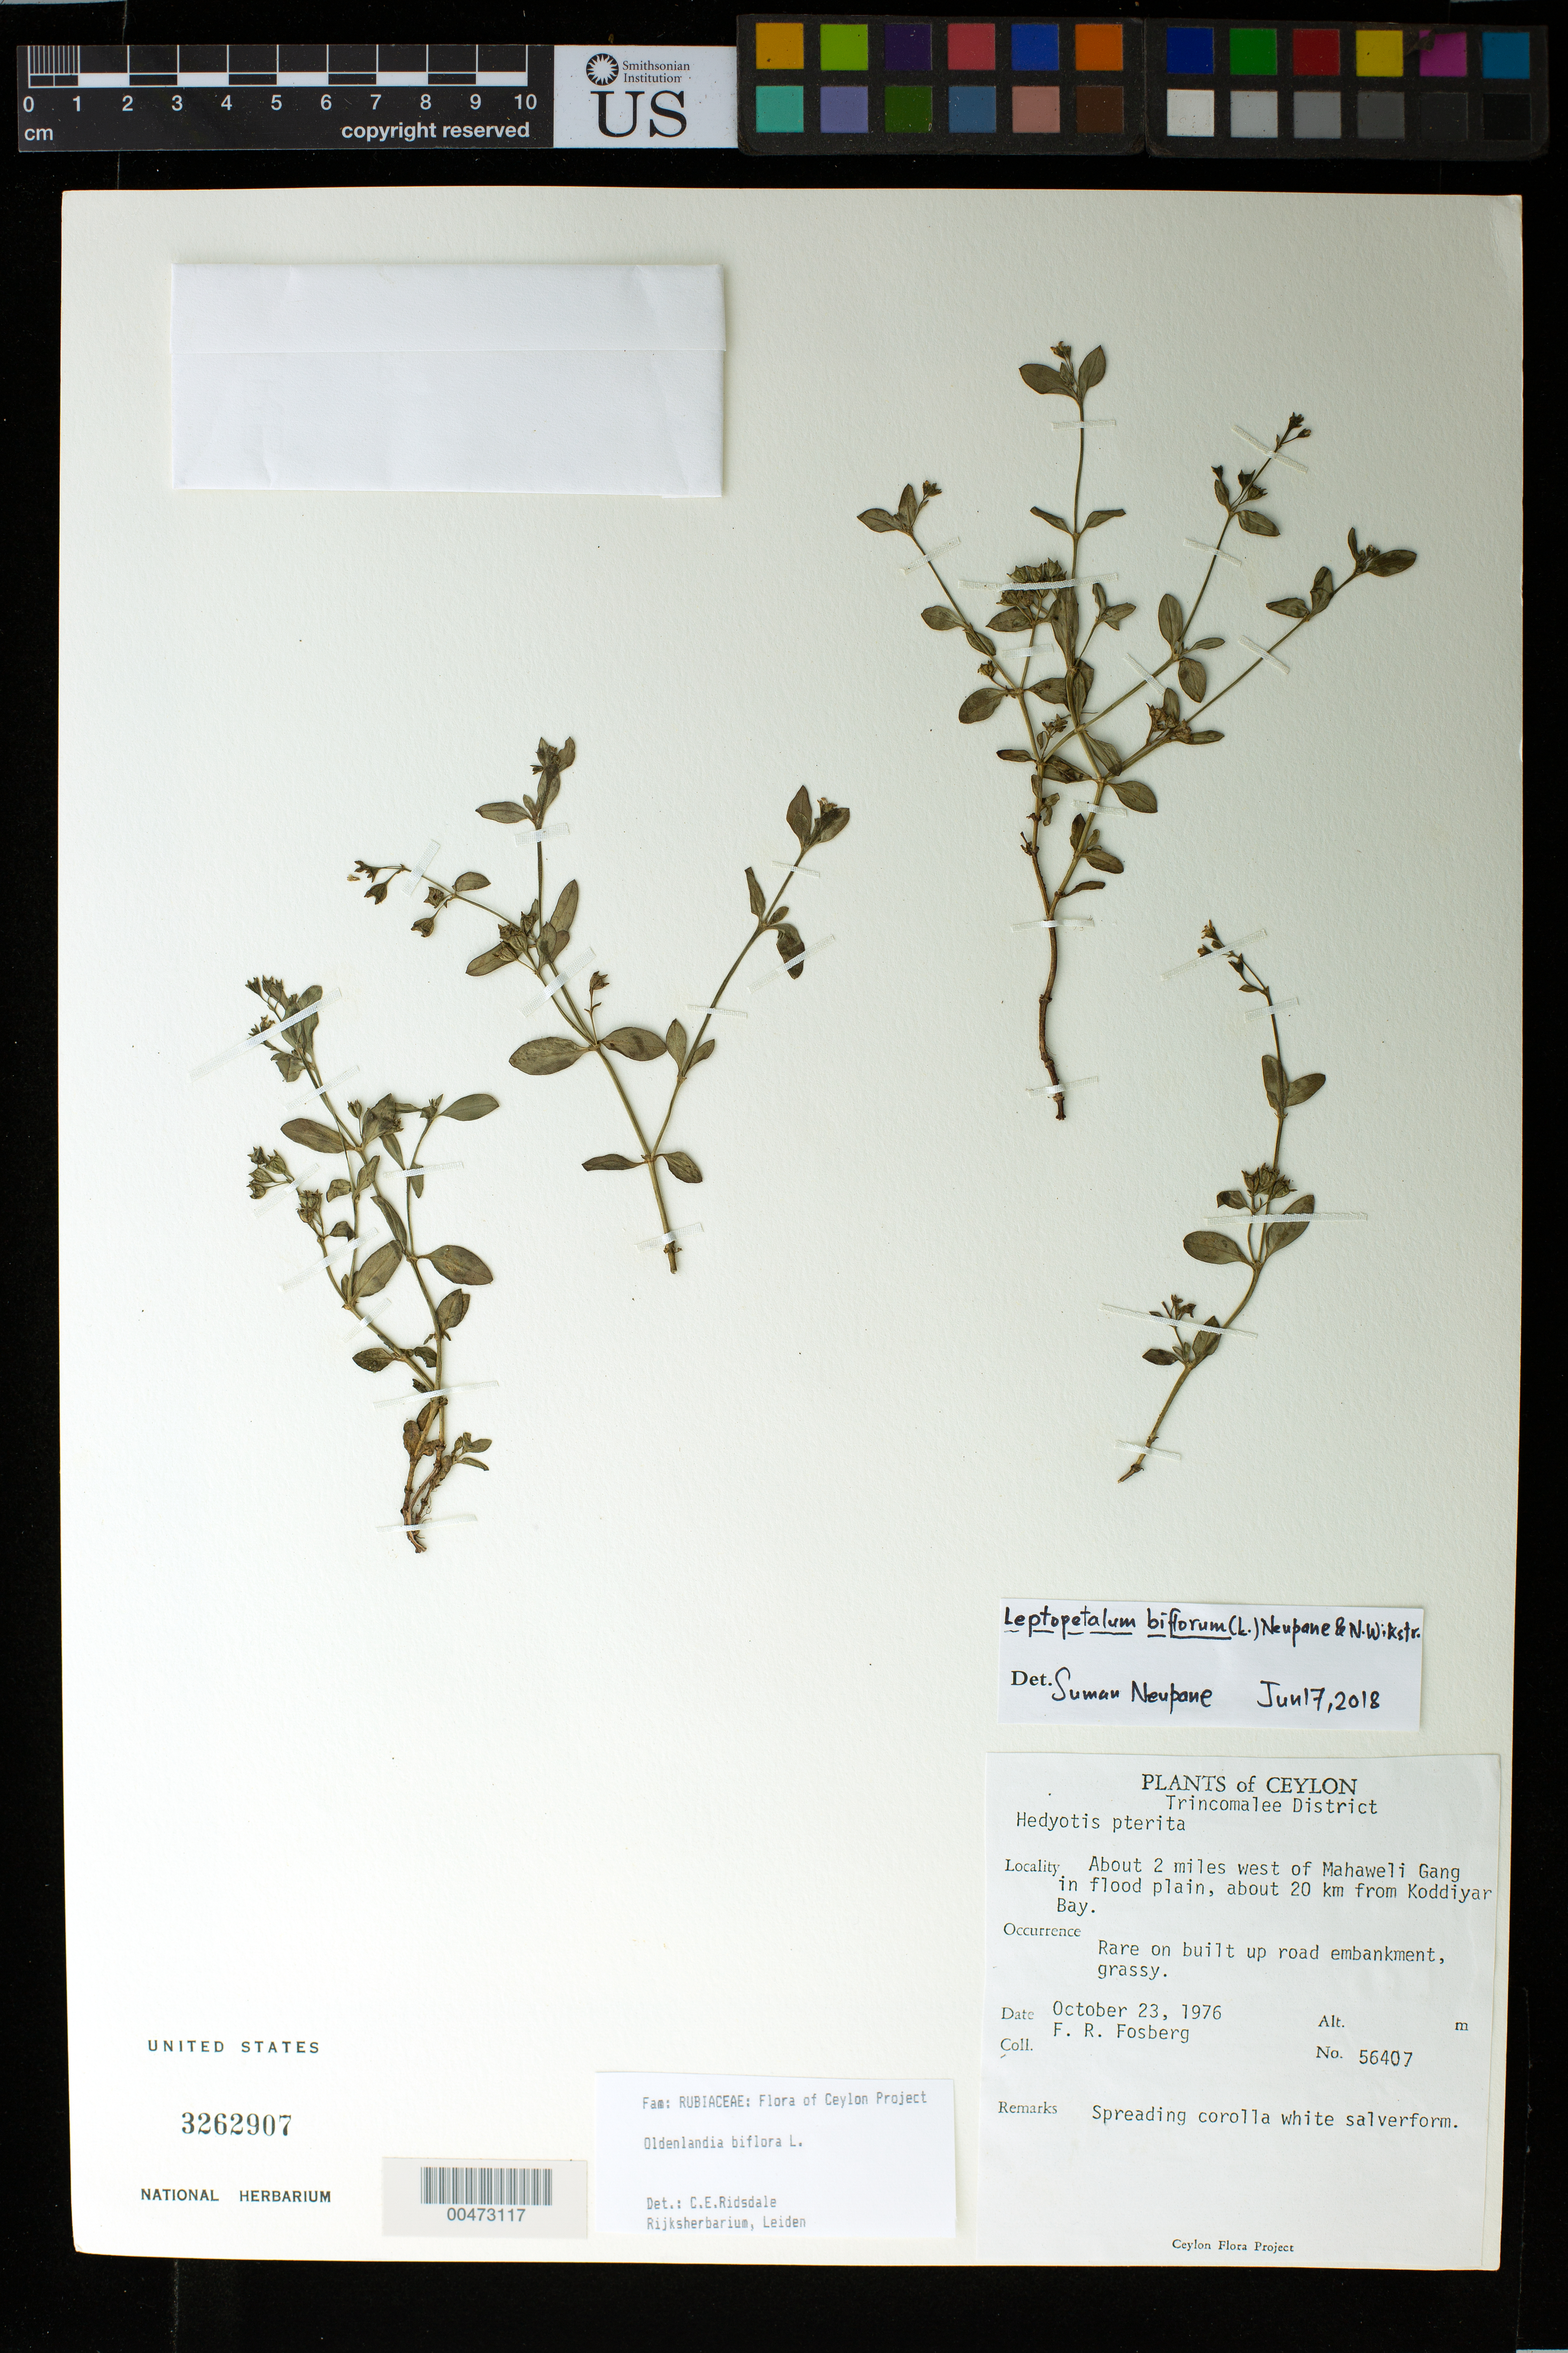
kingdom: Plantae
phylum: Tracheophyta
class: Magnoliopsida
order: Gentianales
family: Rubiaceae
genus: Leptopetalum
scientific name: Leptopetalum biflorum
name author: (L.) Neupane & N. Wikstr.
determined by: Neupane, S.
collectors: F. R. Fosberg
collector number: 56407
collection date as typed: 23 Oct 1976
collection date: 1976-10-23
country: Sri Lanka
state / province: Eastern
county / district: Trincomalee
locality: about 2 mi. W of Makaweli Gang, about 20 km from Koddiyar Bay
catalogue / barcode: US 3262907